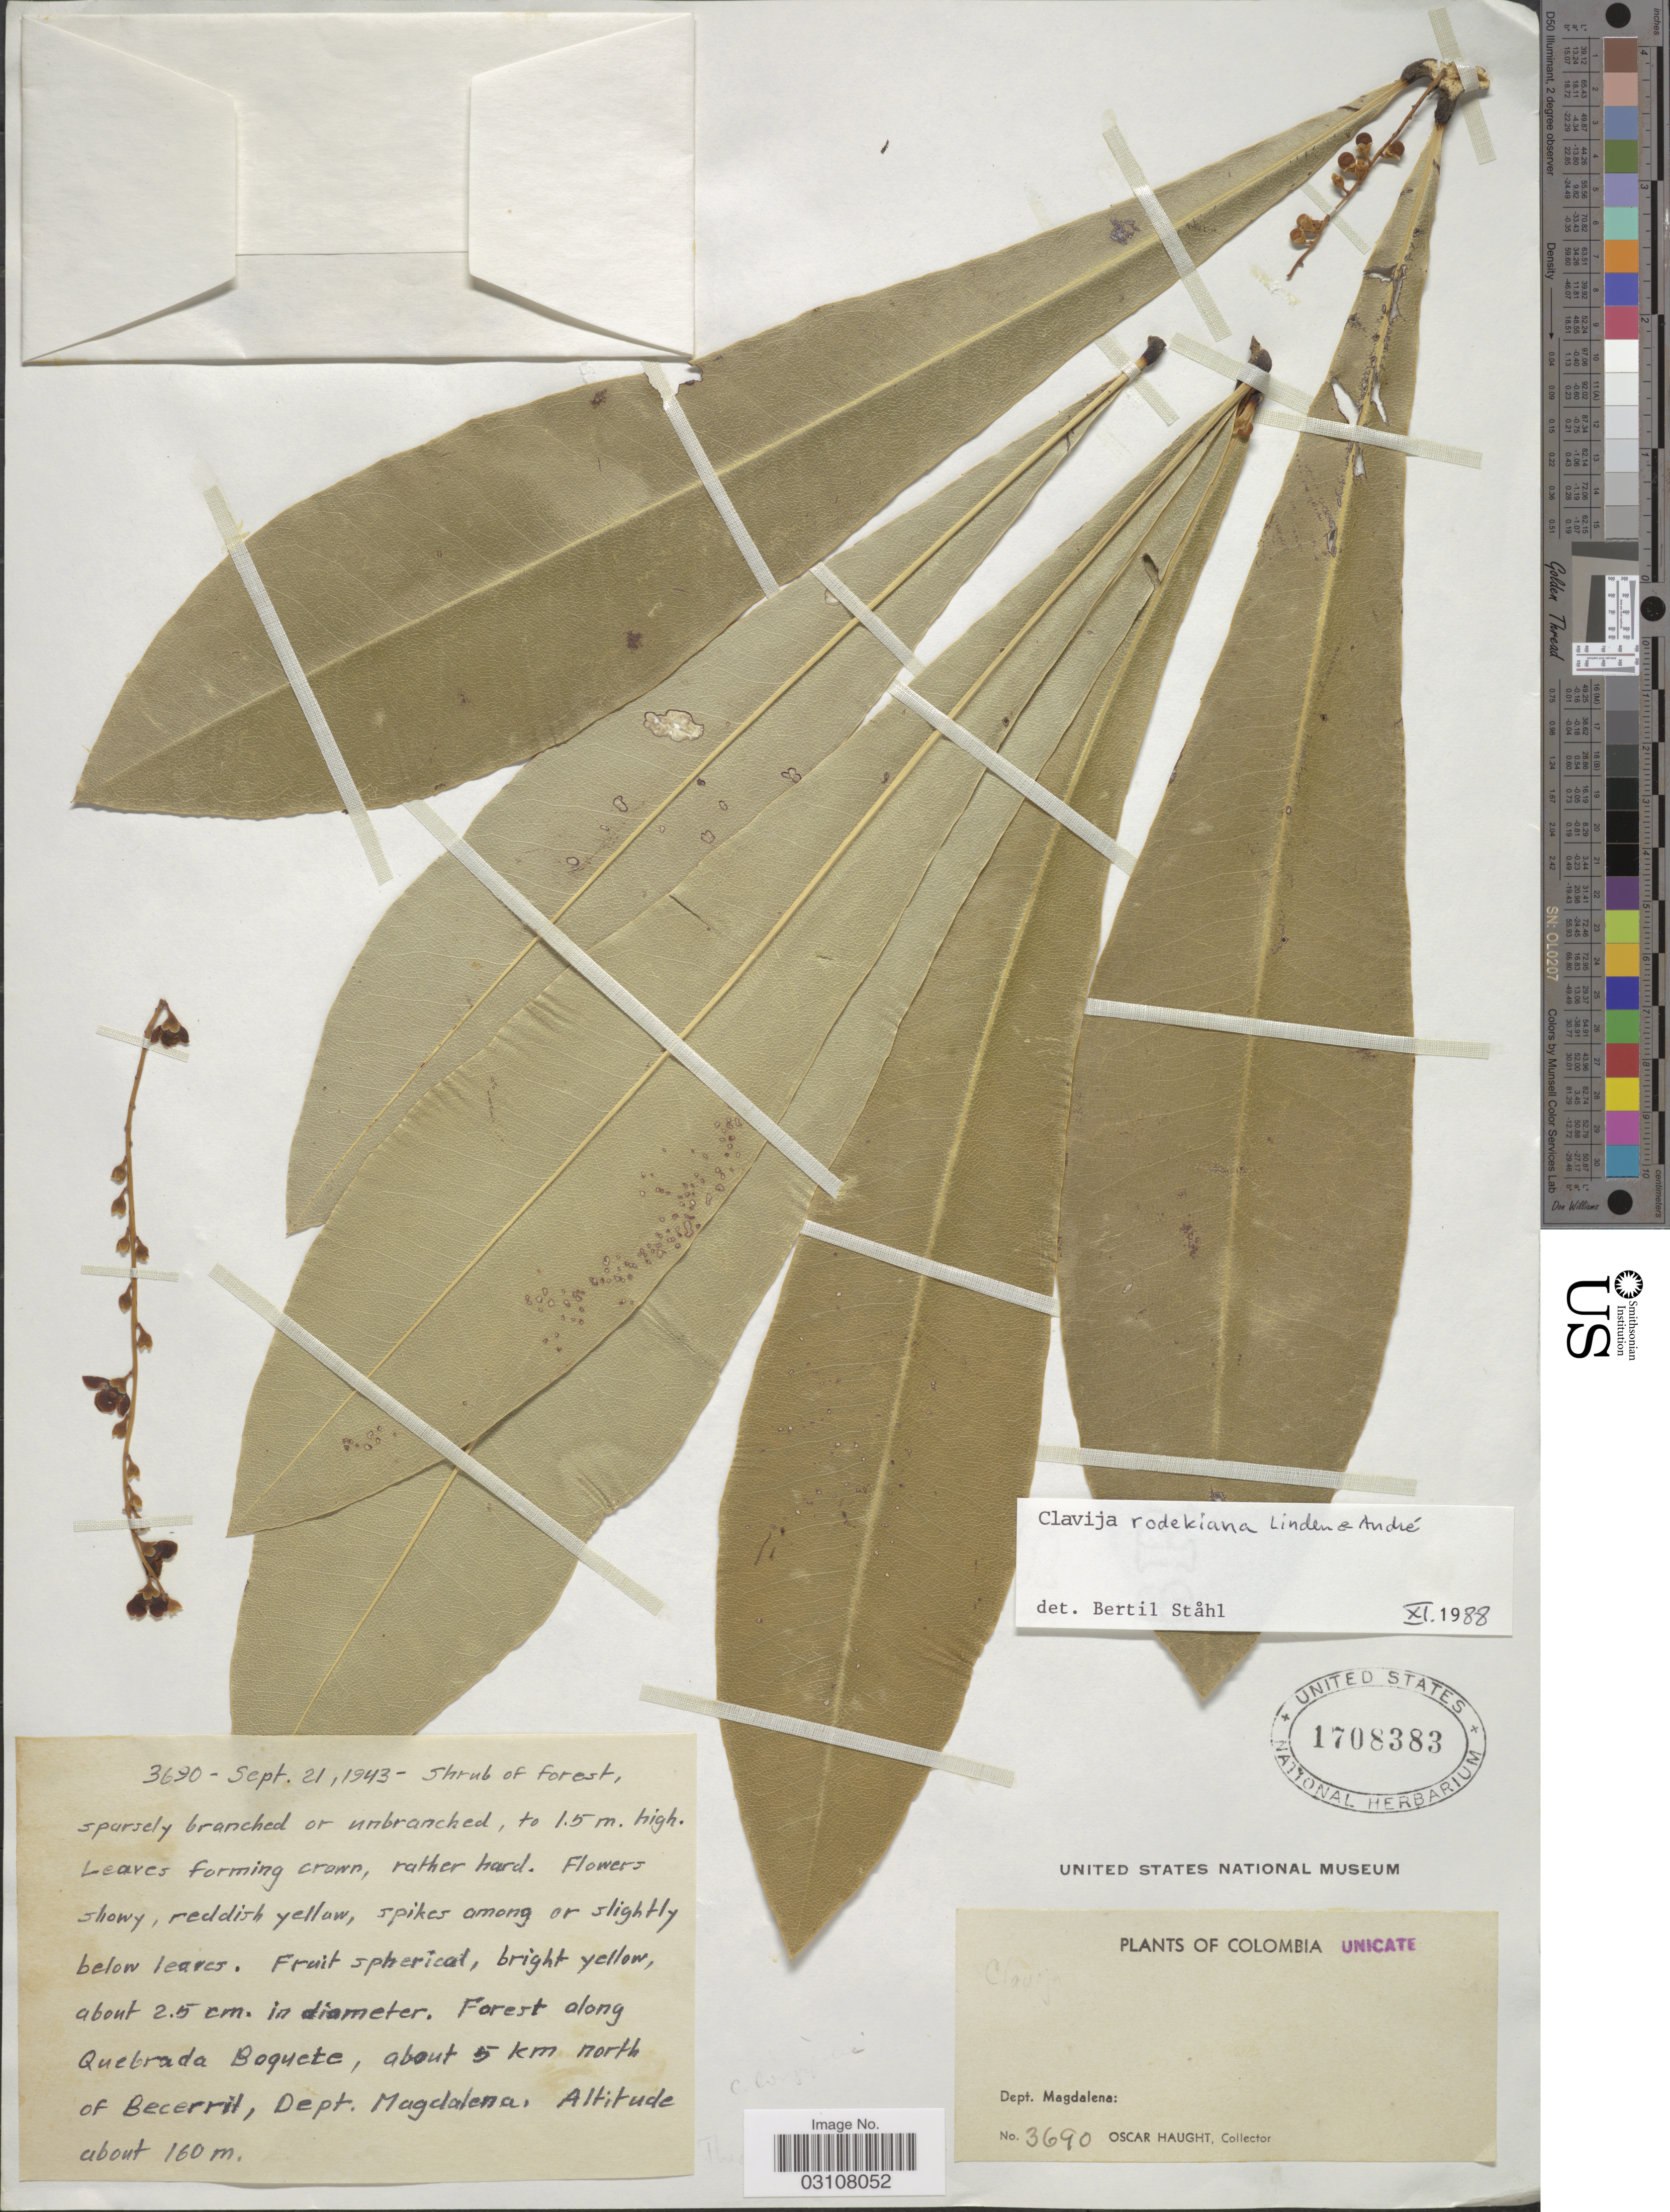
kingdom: Plantae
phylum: Tracheophyta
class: Magnoliopsida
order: Ericales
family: Primulaceae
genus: Clavija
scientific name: Clavija rodekiana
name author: Linden & André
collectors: O. Haught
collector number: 3690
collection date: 1943-09-21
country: Colombia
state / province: Magdalena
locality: Dept. Magdalena, Forest along Quebrada Boquete, about 5 km north of Becerril, Dept. Magdalena.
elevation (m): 160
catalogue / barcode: US 1708383